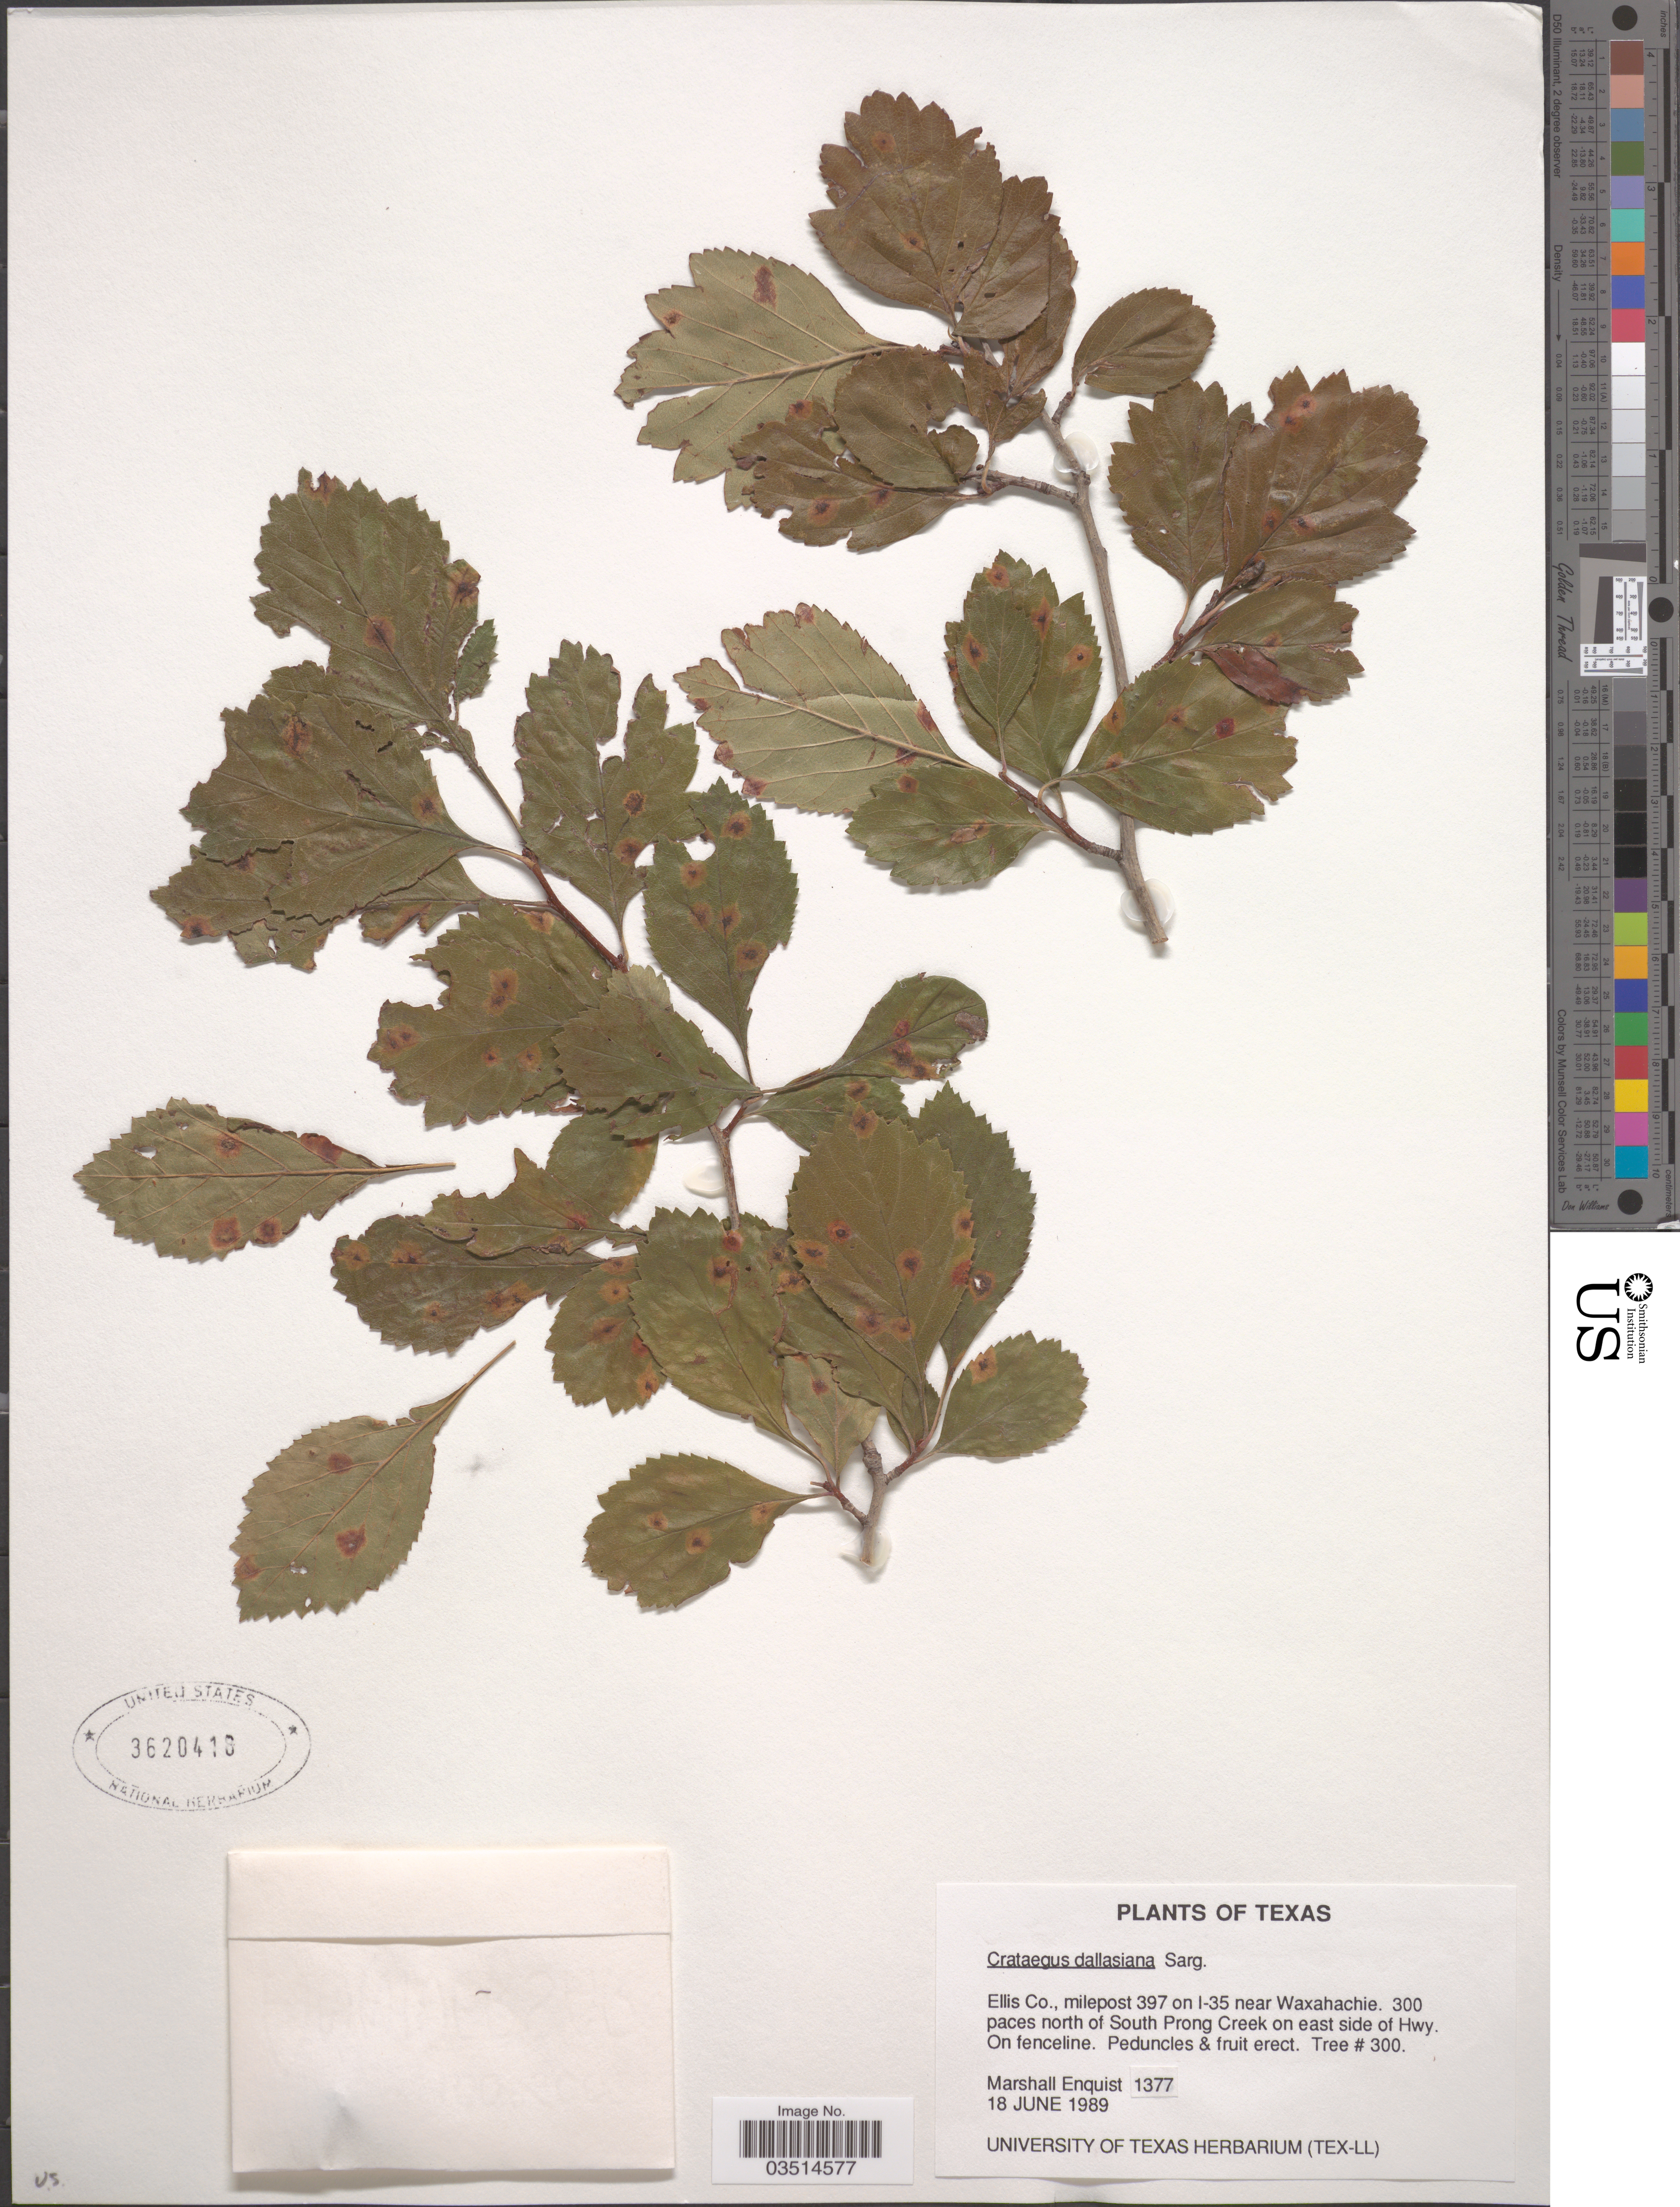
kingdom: Plantae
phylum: Tracheophyta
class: Magnoliopsida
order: Rosales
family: Rosaceae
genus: Crataegus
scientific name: Crataegus dallasiana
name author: Sarg.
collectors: M. Enquist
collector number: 1377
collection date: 1989-06-18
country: United States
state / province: Texas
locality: Ellis Co., milepost 397 on I-35 near Waxahachie. 300 paces north of South Prong Creek on east side of Hwy.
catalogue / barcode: US 3620418